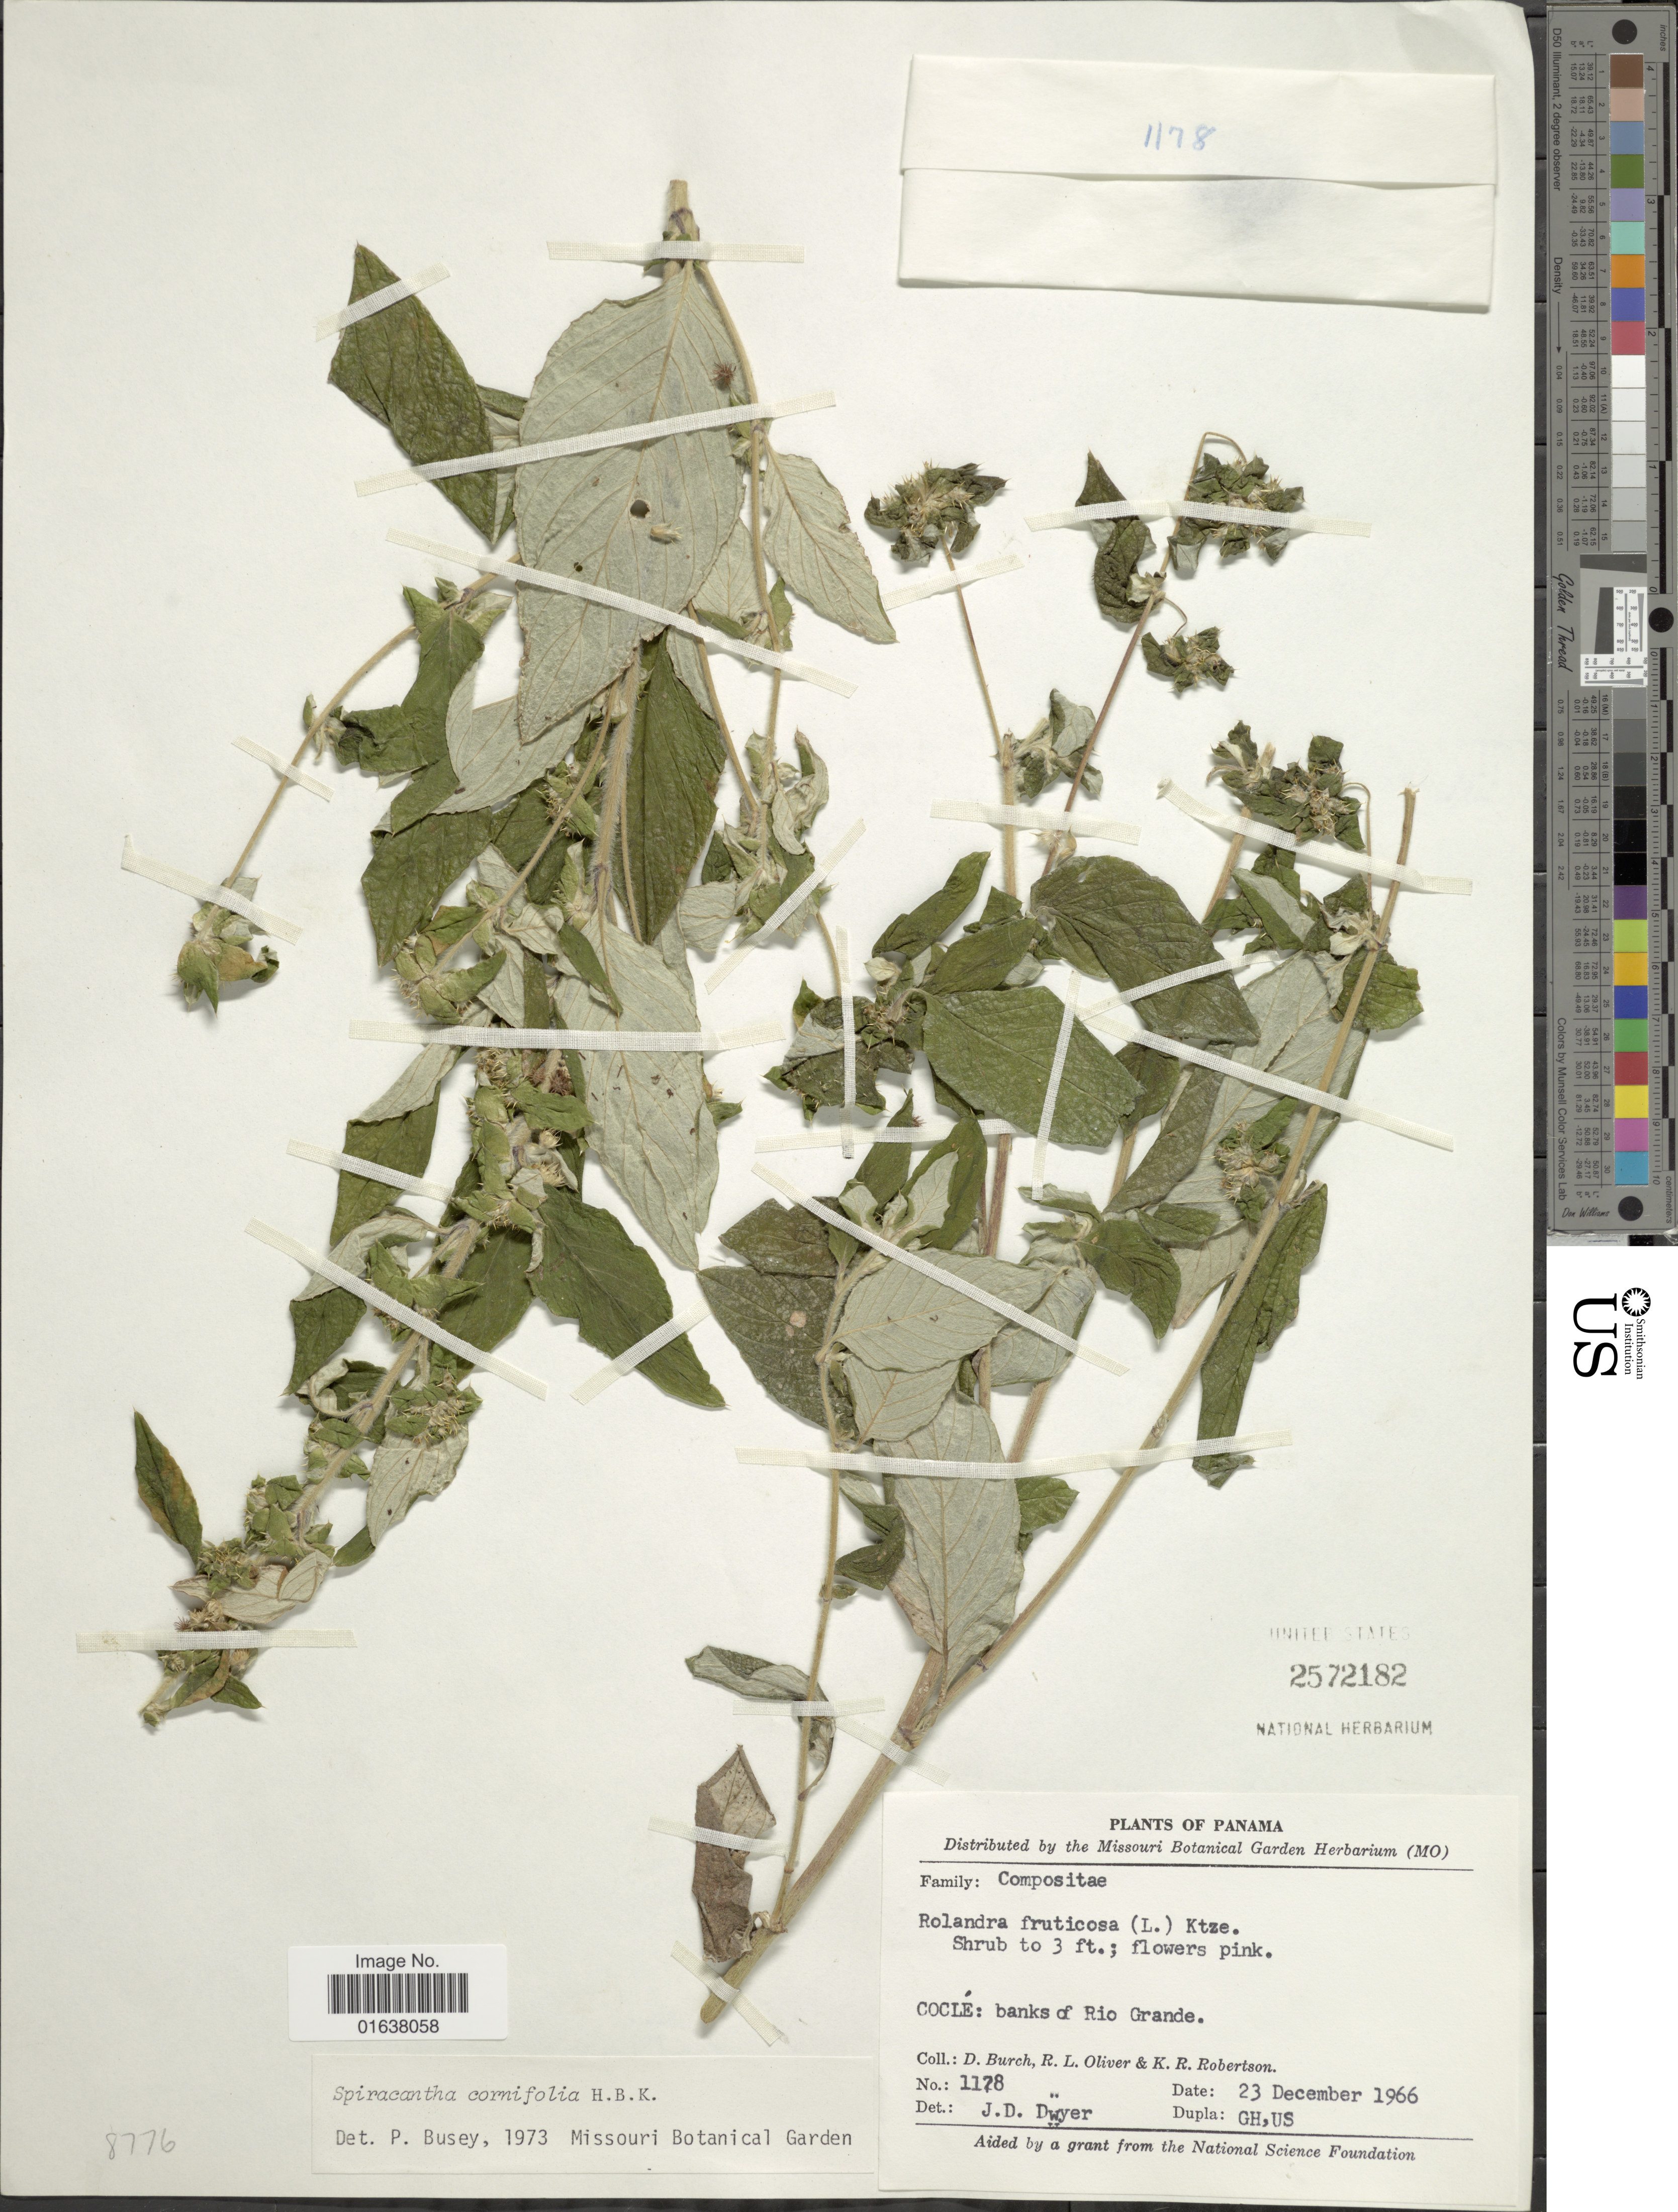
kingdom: Plantae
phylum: Tracheophyta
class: Magnoliopsida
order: Asterales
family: Asteraceae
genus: Spiracantha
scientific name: Spiracantha cornifolia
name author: Kunth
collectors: D. Burch, R. Oliver & K. Robertson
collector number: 1128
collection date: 1966-12-23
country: Panama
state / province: Coclé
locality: Banks of Rio Grande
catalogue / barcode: US 2572182